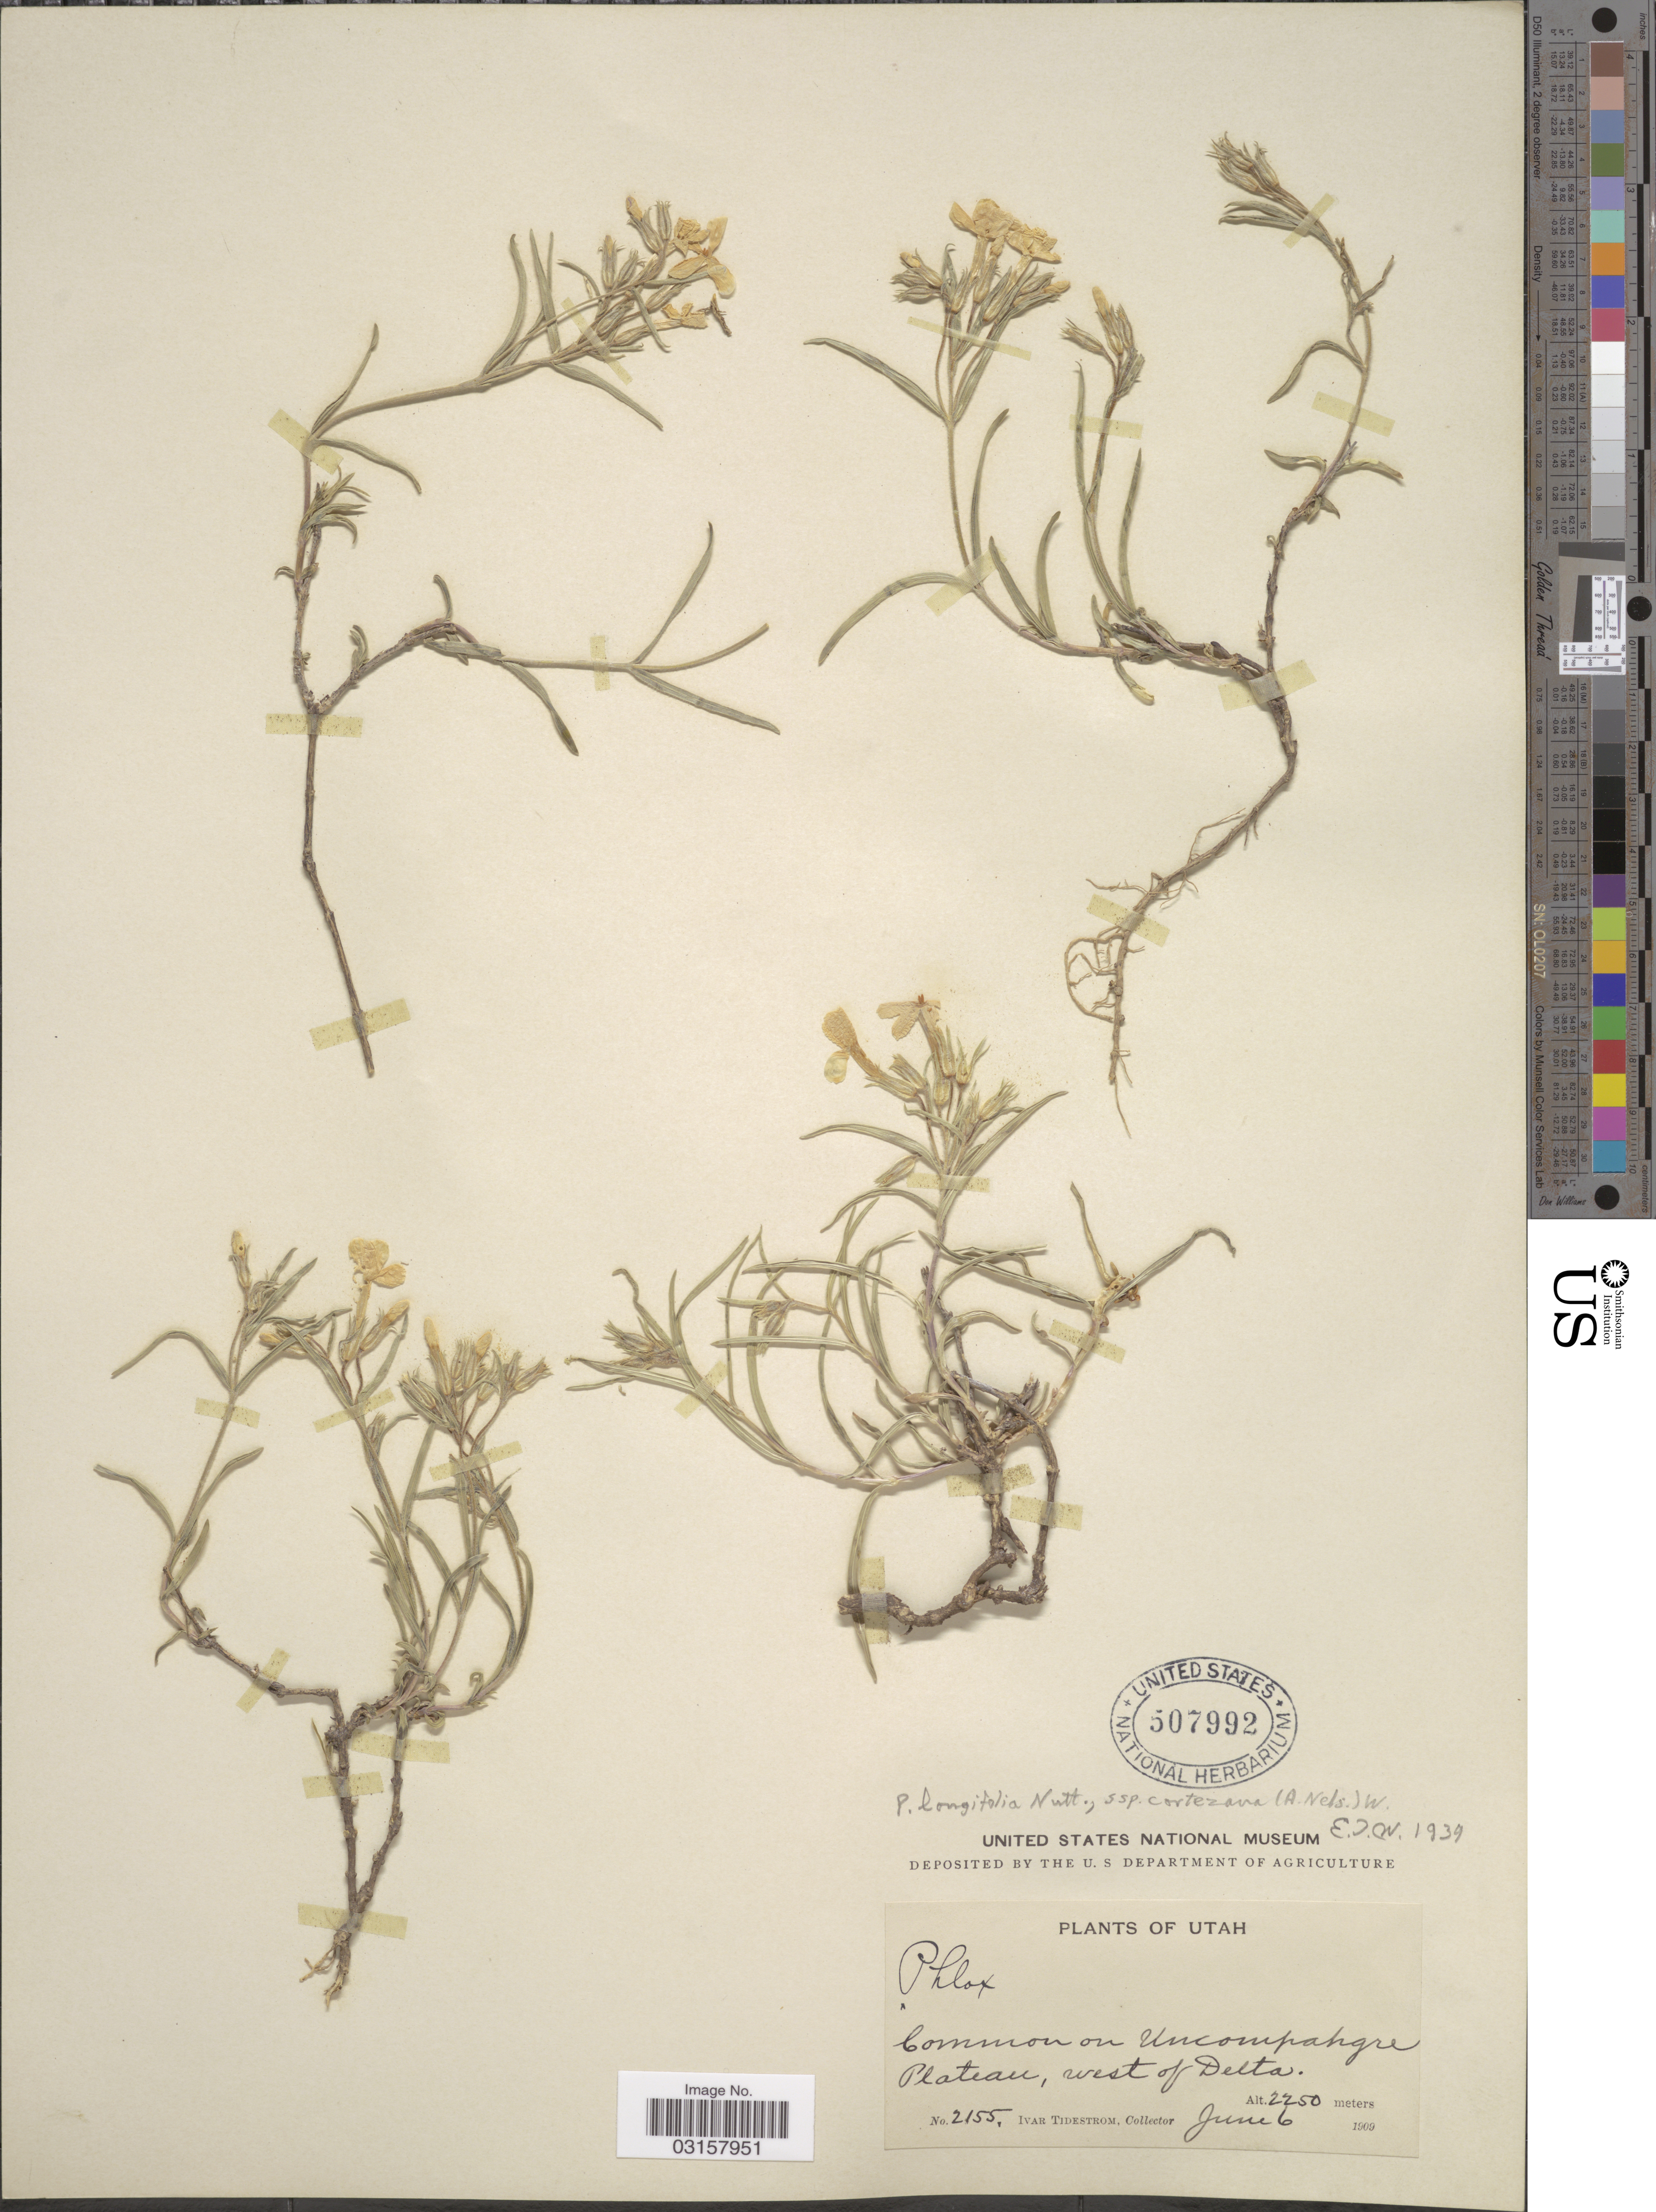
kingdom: Plantae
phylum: Tracheophyta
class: Magnoliopsida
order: Ericales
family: Polemoniaceae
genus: Phlox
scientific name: Phlox longifolia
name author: Nutt.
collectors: I. F. Tidestrom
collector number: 2155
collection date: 1909-06-06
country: United States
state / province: Utah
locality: Common on Uncompahgre Plateau, west of Delta.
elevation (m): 2250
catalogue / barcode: US 507992